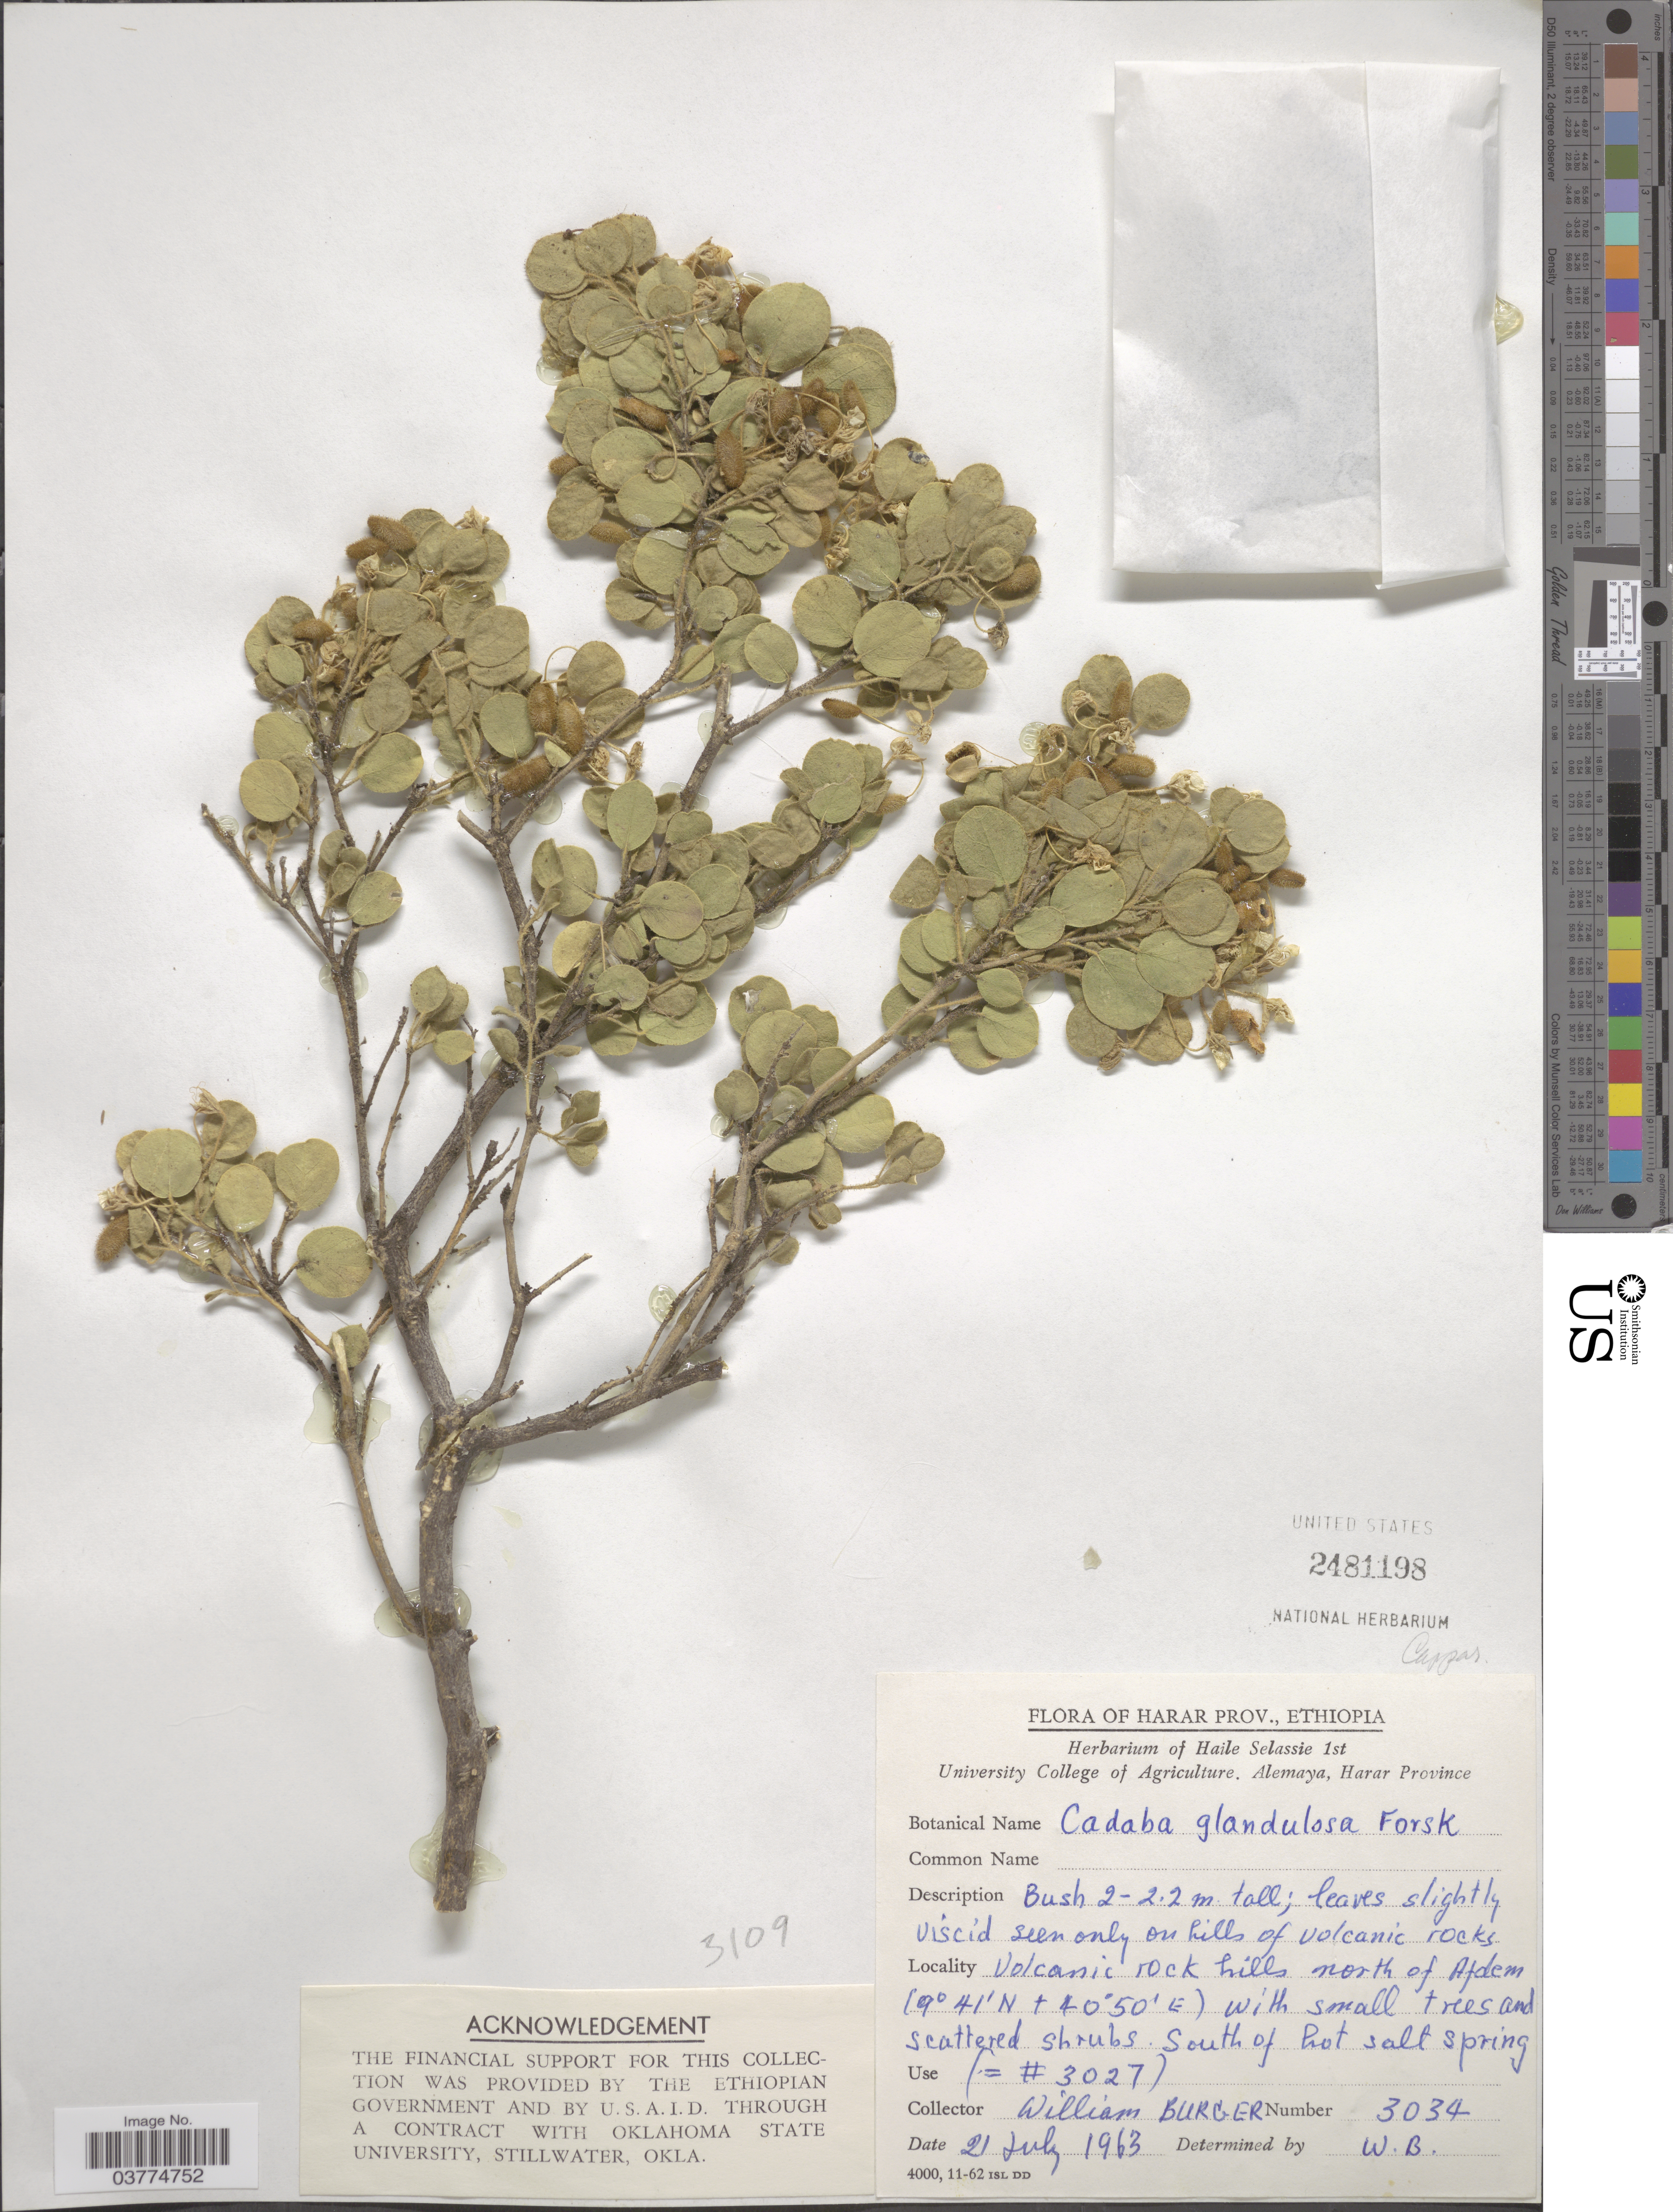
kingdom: Plantae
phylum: Tracheophyta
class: Magnoliopsida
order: Brassicales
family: Capparaceae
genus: Cadaba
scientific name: Cadaba glandulosa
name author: Forssk.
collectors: W. Burger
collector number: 3034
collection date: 1963-07-21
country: Ethiopia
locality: Harar Prov. Volcanic rock hills north of Afdem. South of hot salt Spring.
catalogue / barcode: US 2481198